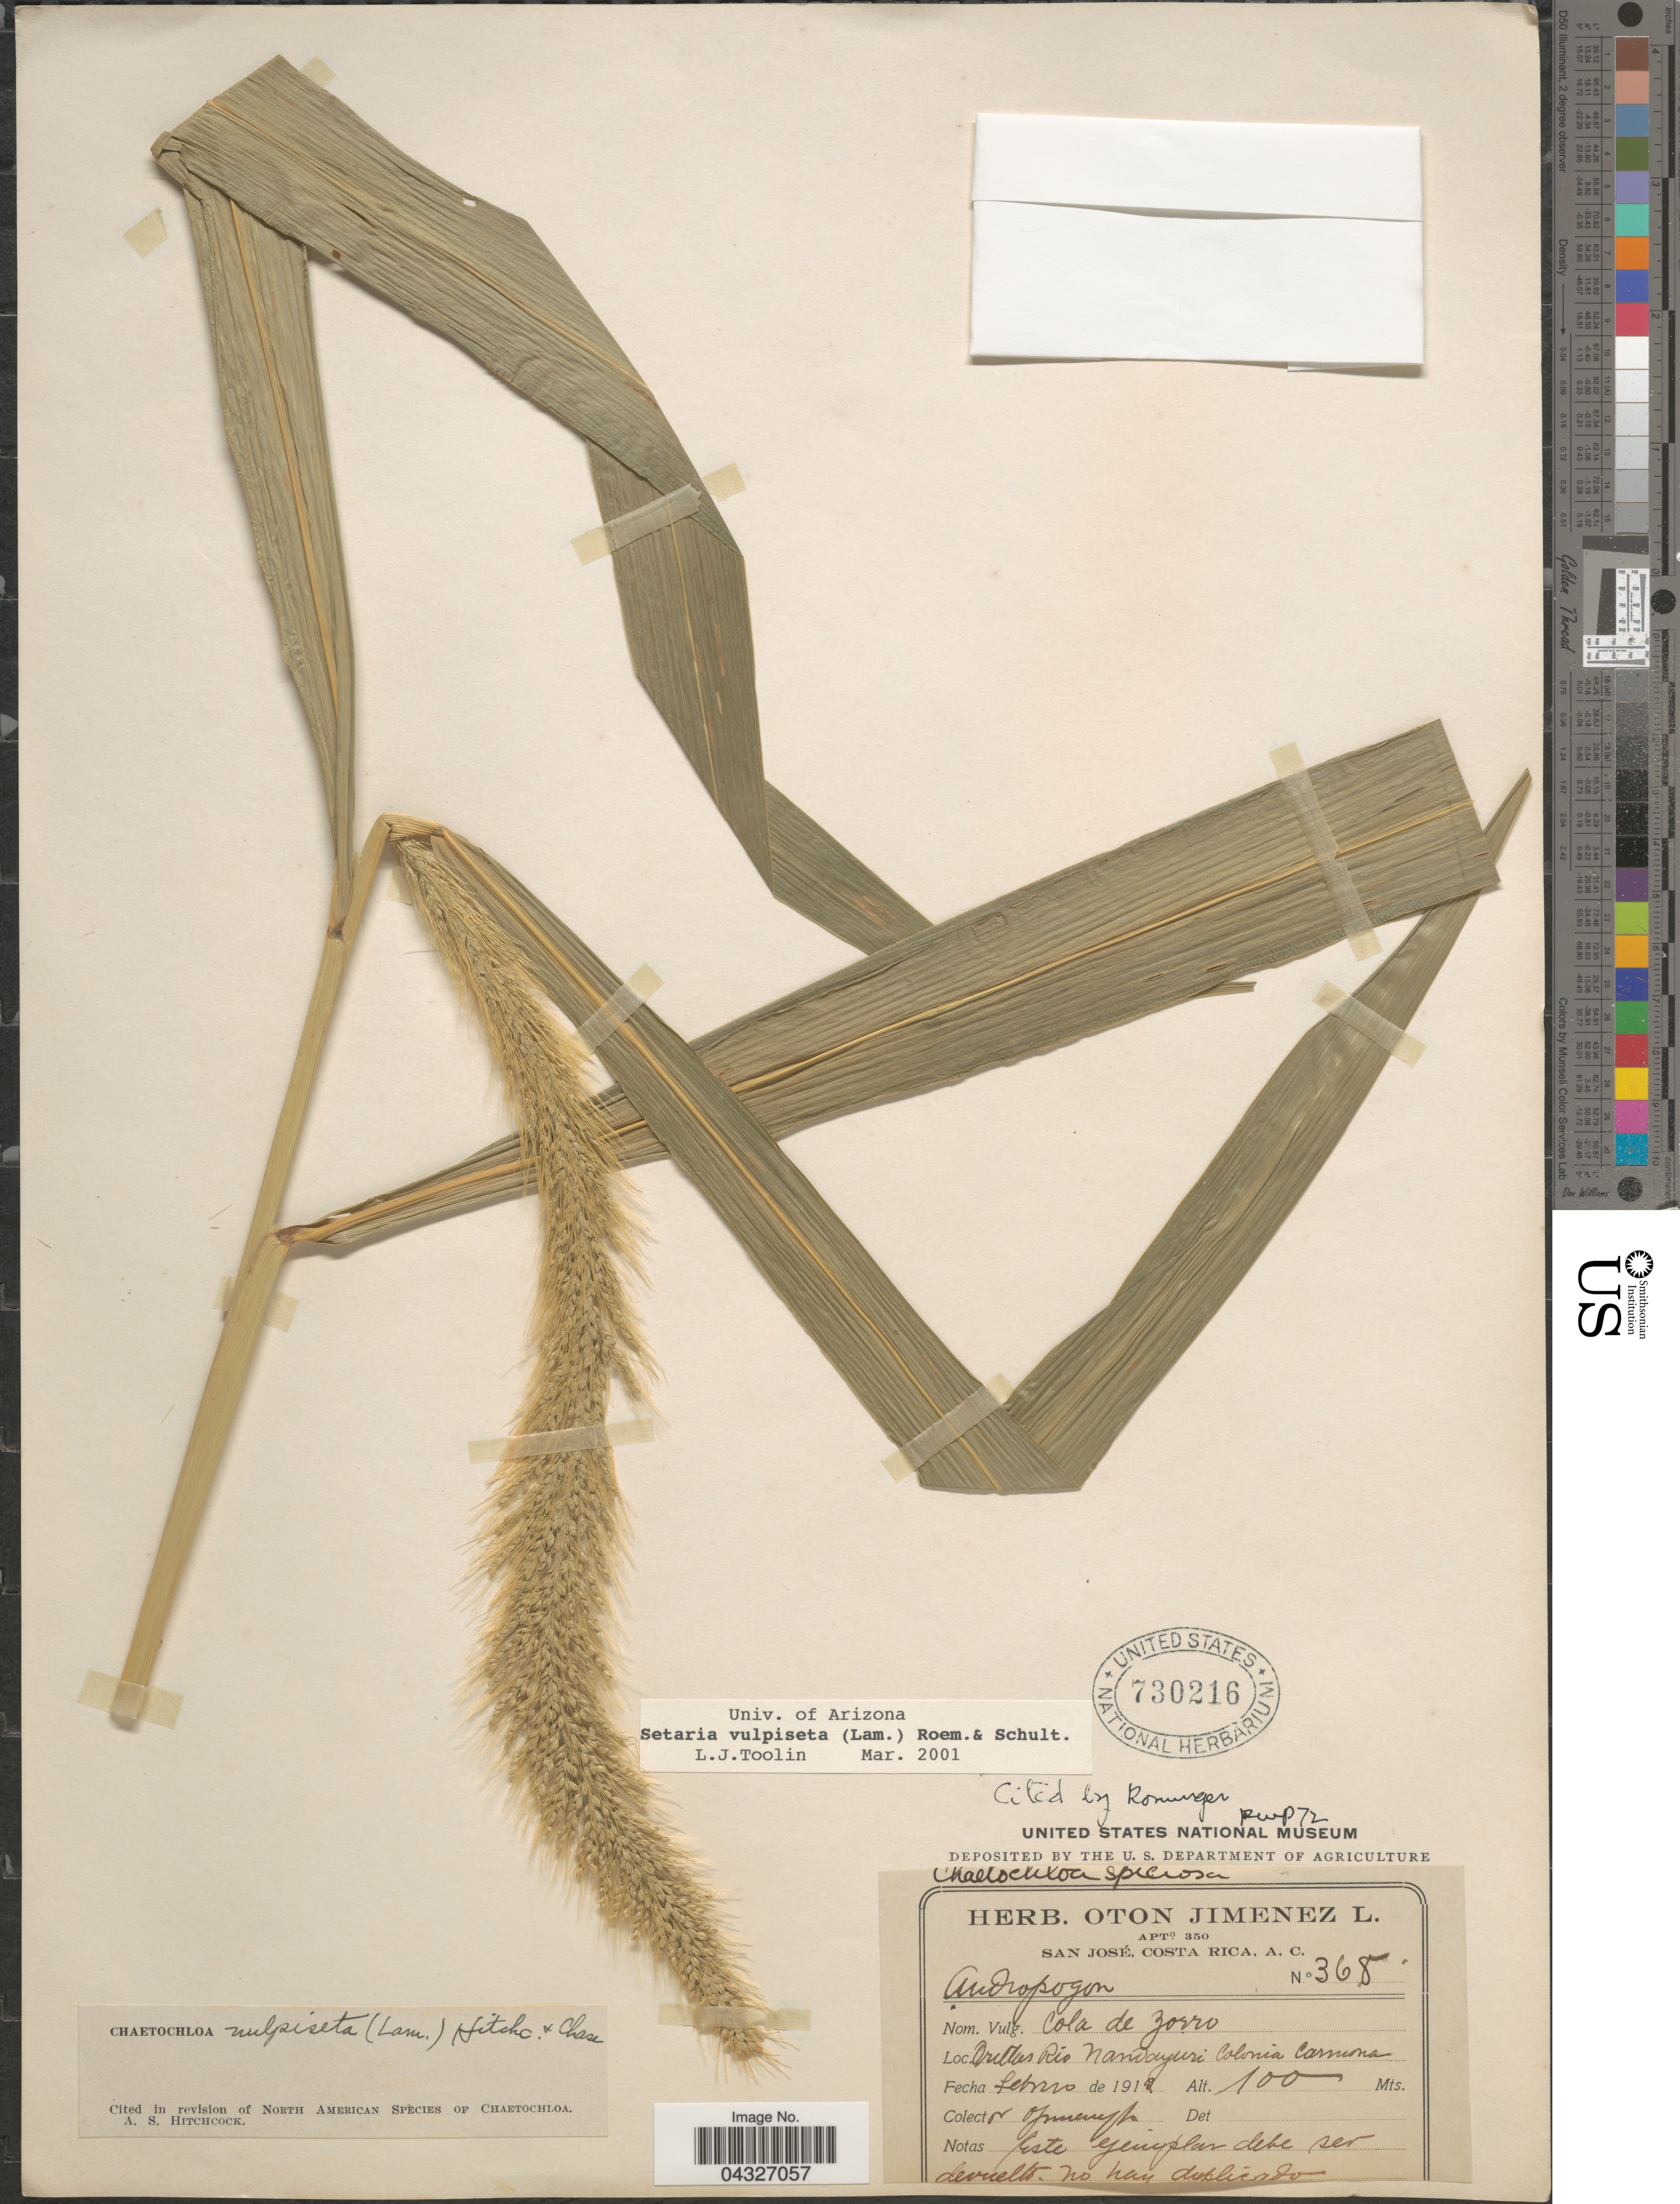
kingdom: Plantae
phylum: Tracheophyta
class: Liliopsida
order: Poales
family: Poaceae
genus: Setaria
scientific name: Setaria vulpiseta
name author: (Lam.) Roem. & Schult.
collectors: O. Jiménez L.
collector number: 368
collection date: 1912-02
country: Costa Rica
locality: Orillas Río Nandayure Colonia Carmona.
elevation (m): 100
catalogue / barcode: US 730216